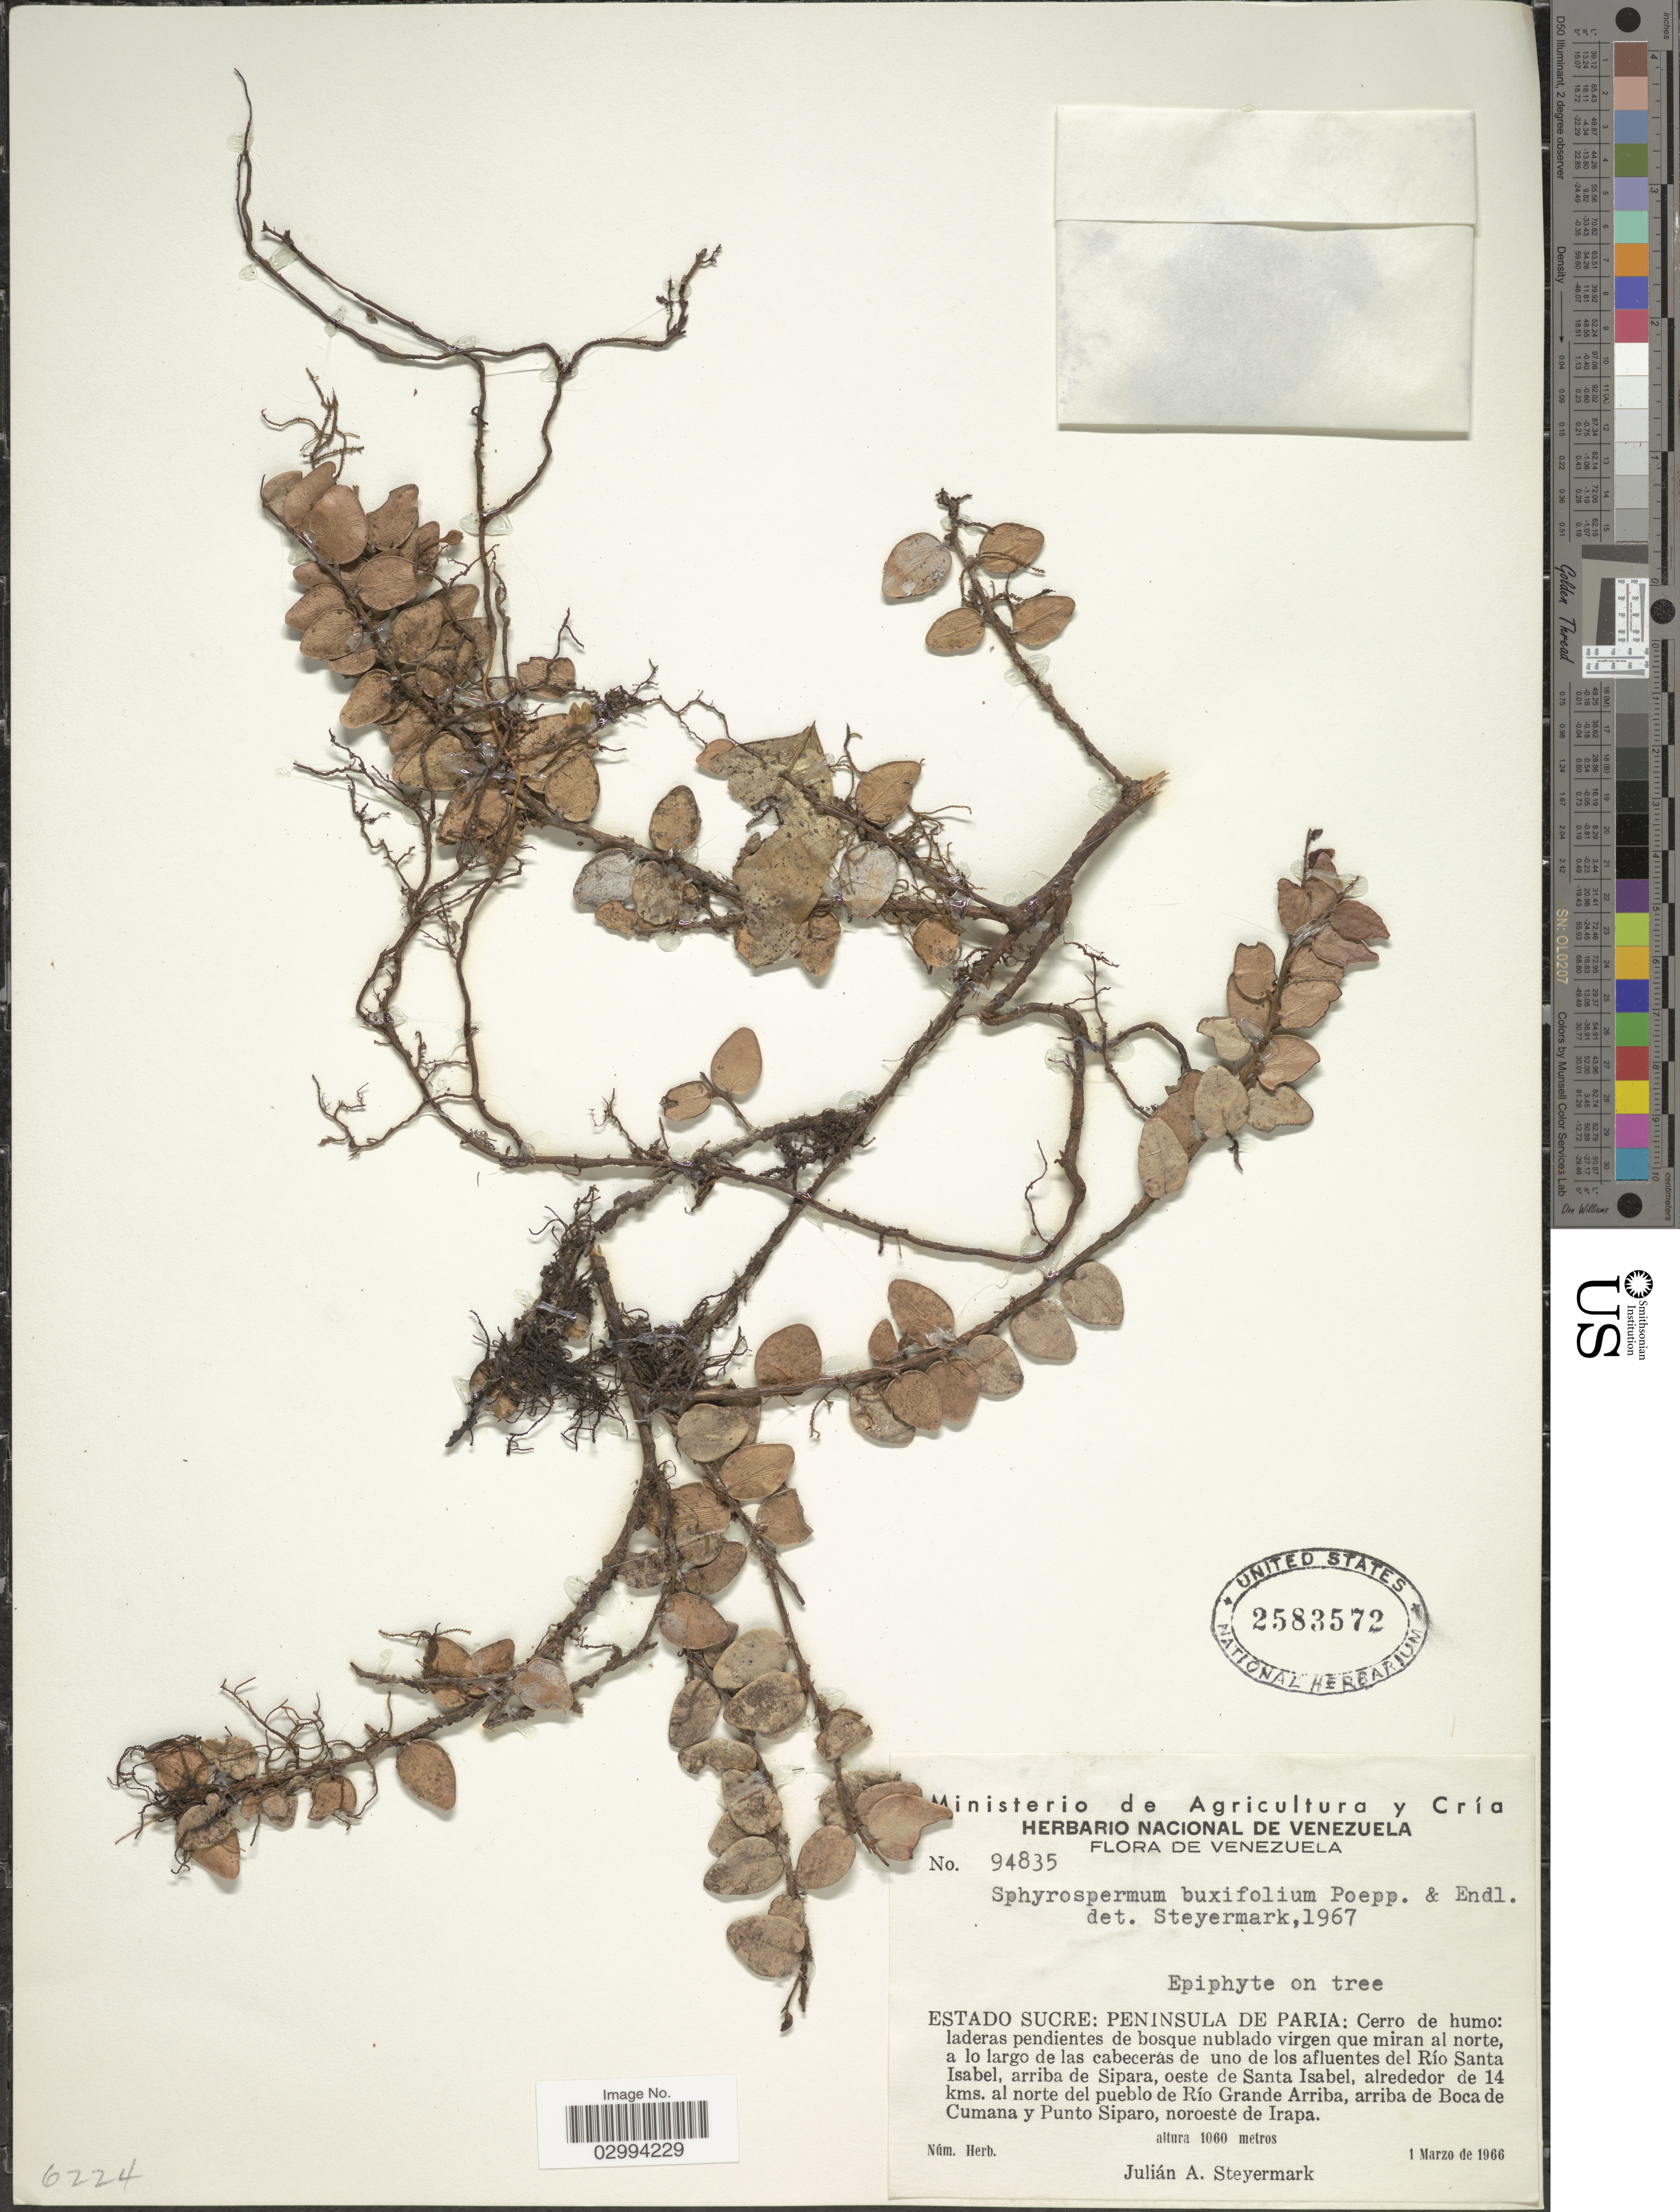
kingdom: Plantae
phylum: Tracheophyta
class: Magnoliopsida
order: Ericales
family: Ericaceae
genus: Sphyrospermum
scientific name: Sphyrospermum buxifolium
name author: Poepp. & Endl.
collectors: J. Steyermark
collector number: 94835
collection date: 1966-03-01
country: Venezuela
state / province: Sucre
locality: Peninsula de Paria: Cerro de humo: laderas pendientes de bosque nublado virgen que miran al norte, a lo largo de las cabeceres de uno de los afluentes del Río Santa Isabel, arriba de Sipara, oeste de Santa Isabel, alrededor de 14 kms. al norte del pueblo de Río Grande Arriba, arriba de Boca de Cumana y Punto Siparao, noroeste de Irapa.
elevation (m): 1060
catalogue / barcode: US 2583572